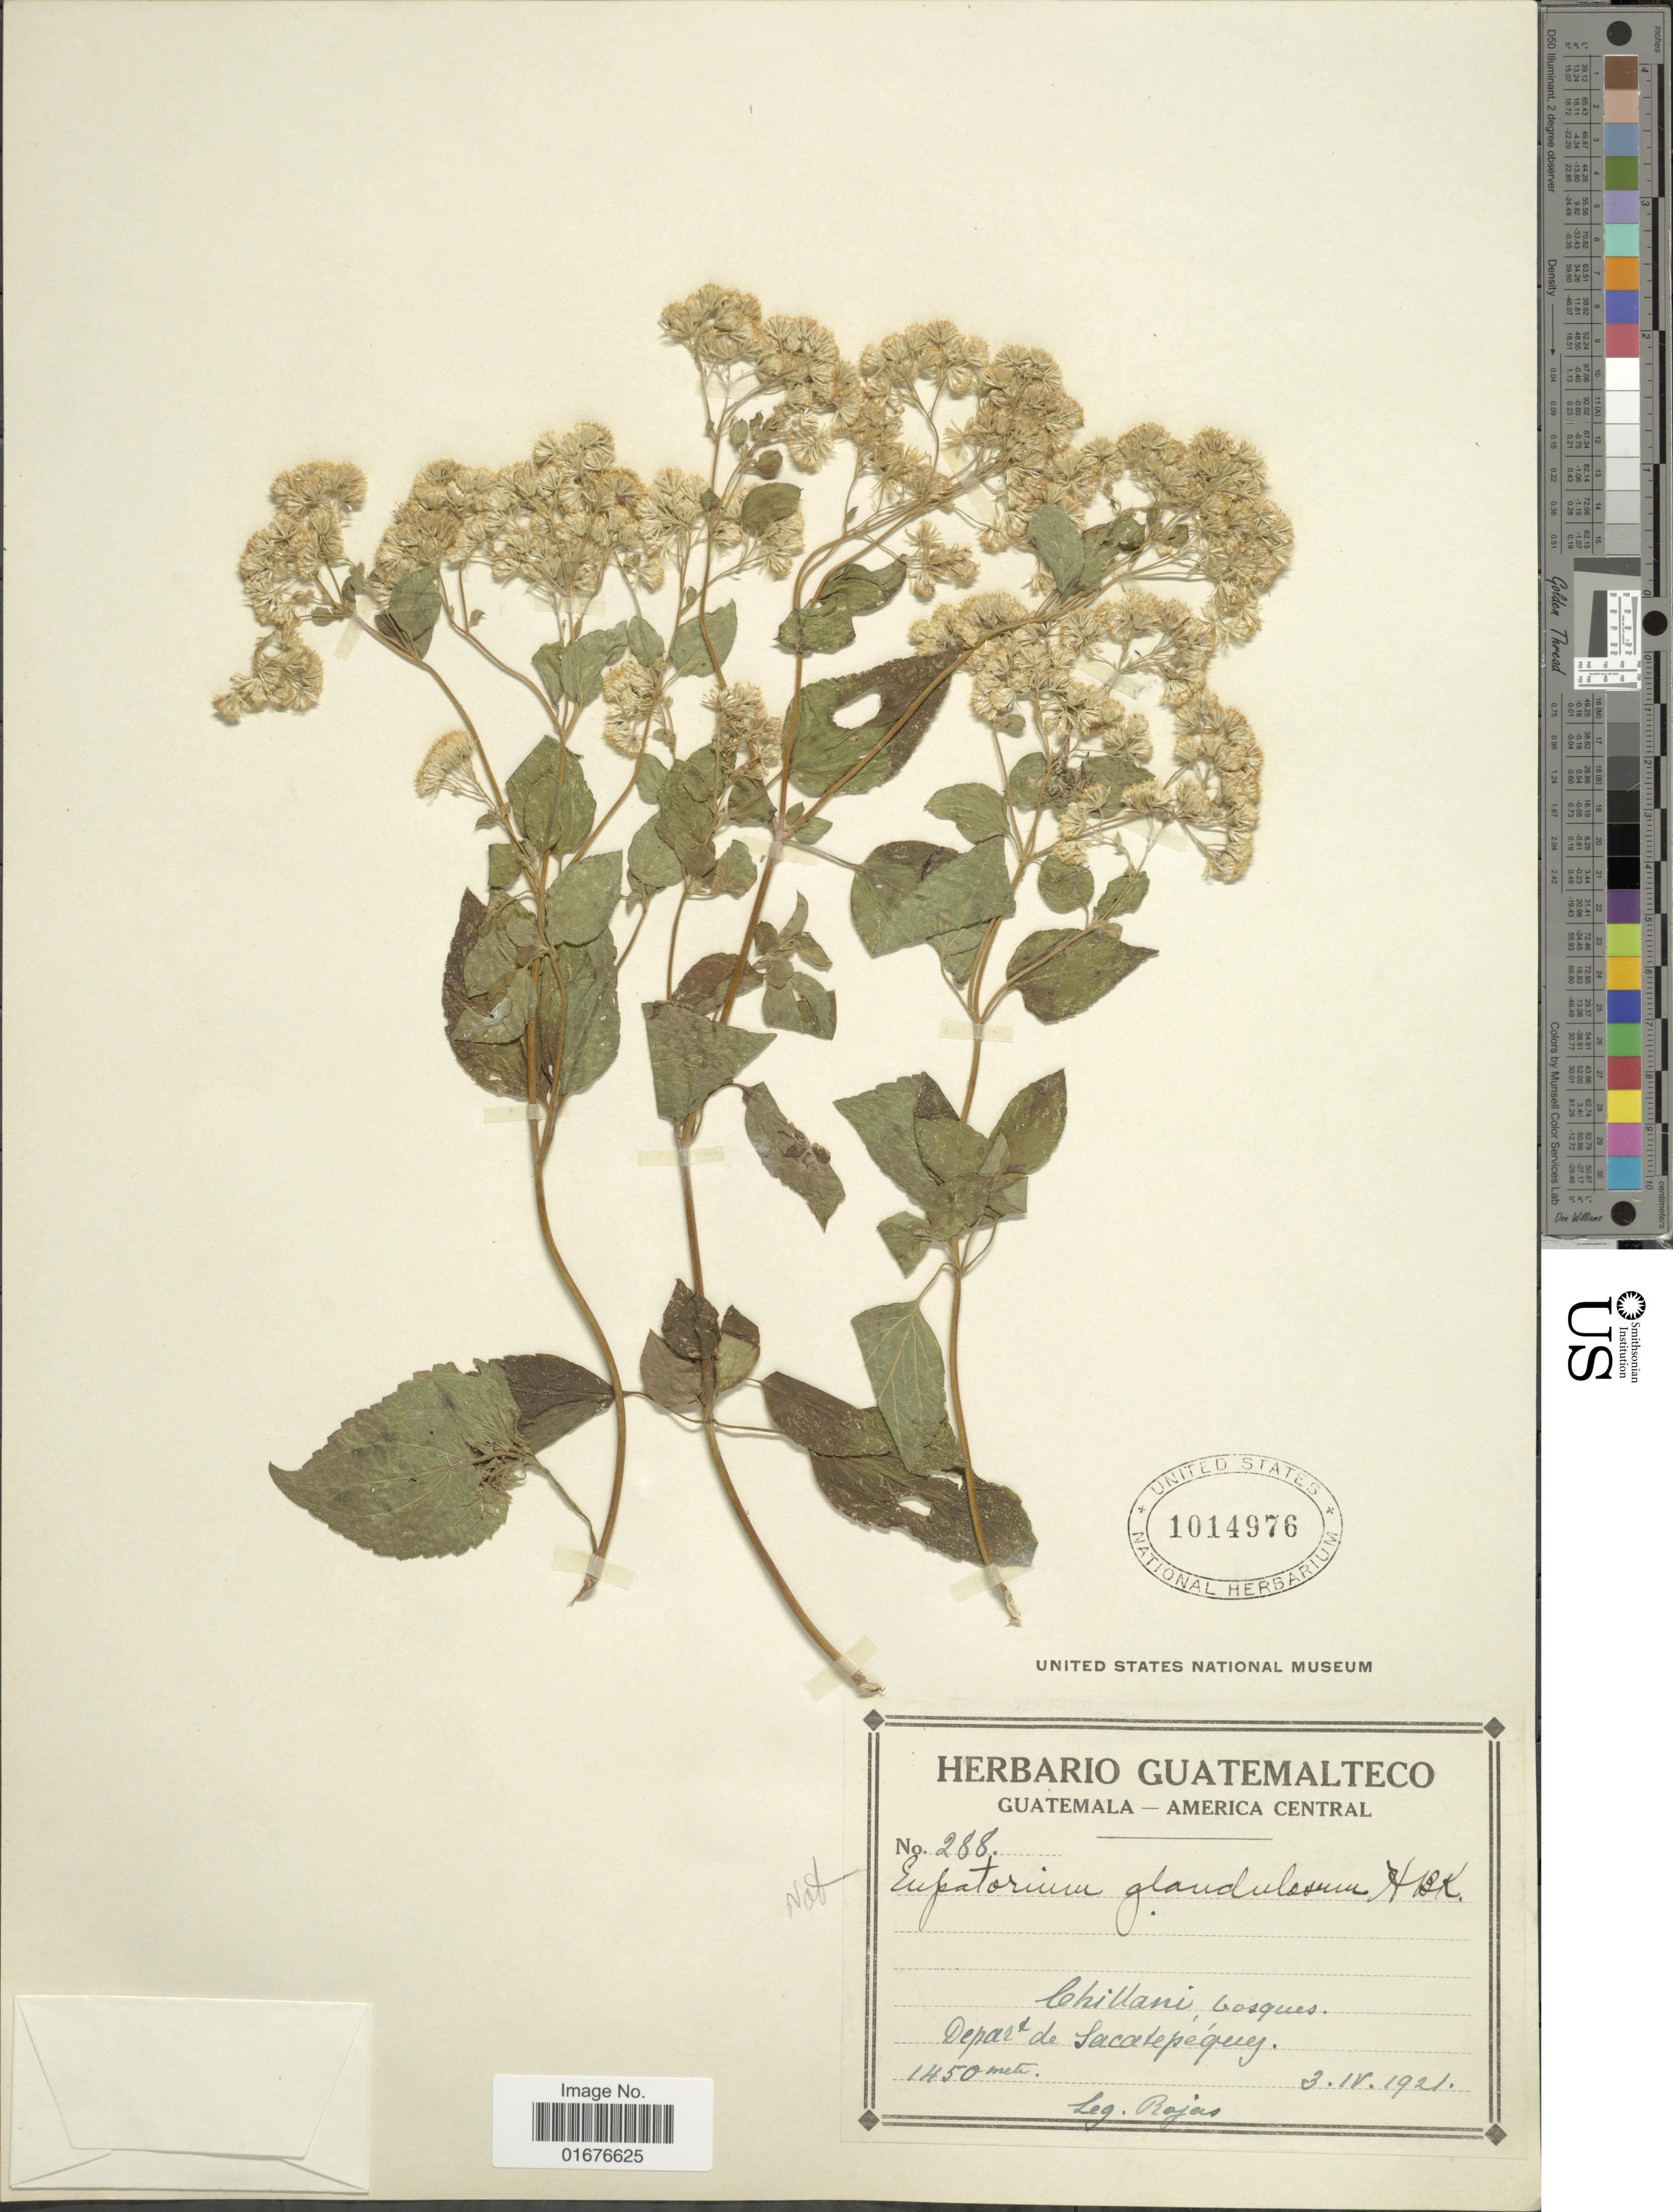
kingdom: Plantae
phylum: Tracheophyta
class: Magnoliopsida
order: Asterales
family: Asteraceae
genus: Ageratina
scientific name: Ageratina pichinchensis var. bustamenta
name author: (DC.) R.M. King & H. Rob.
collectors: Rojas, --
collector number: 288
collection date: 1921-04-03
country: Guatemala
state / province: Sacatepéquez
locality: Chillani, bosques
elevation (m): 1450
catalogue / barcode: US 1014976